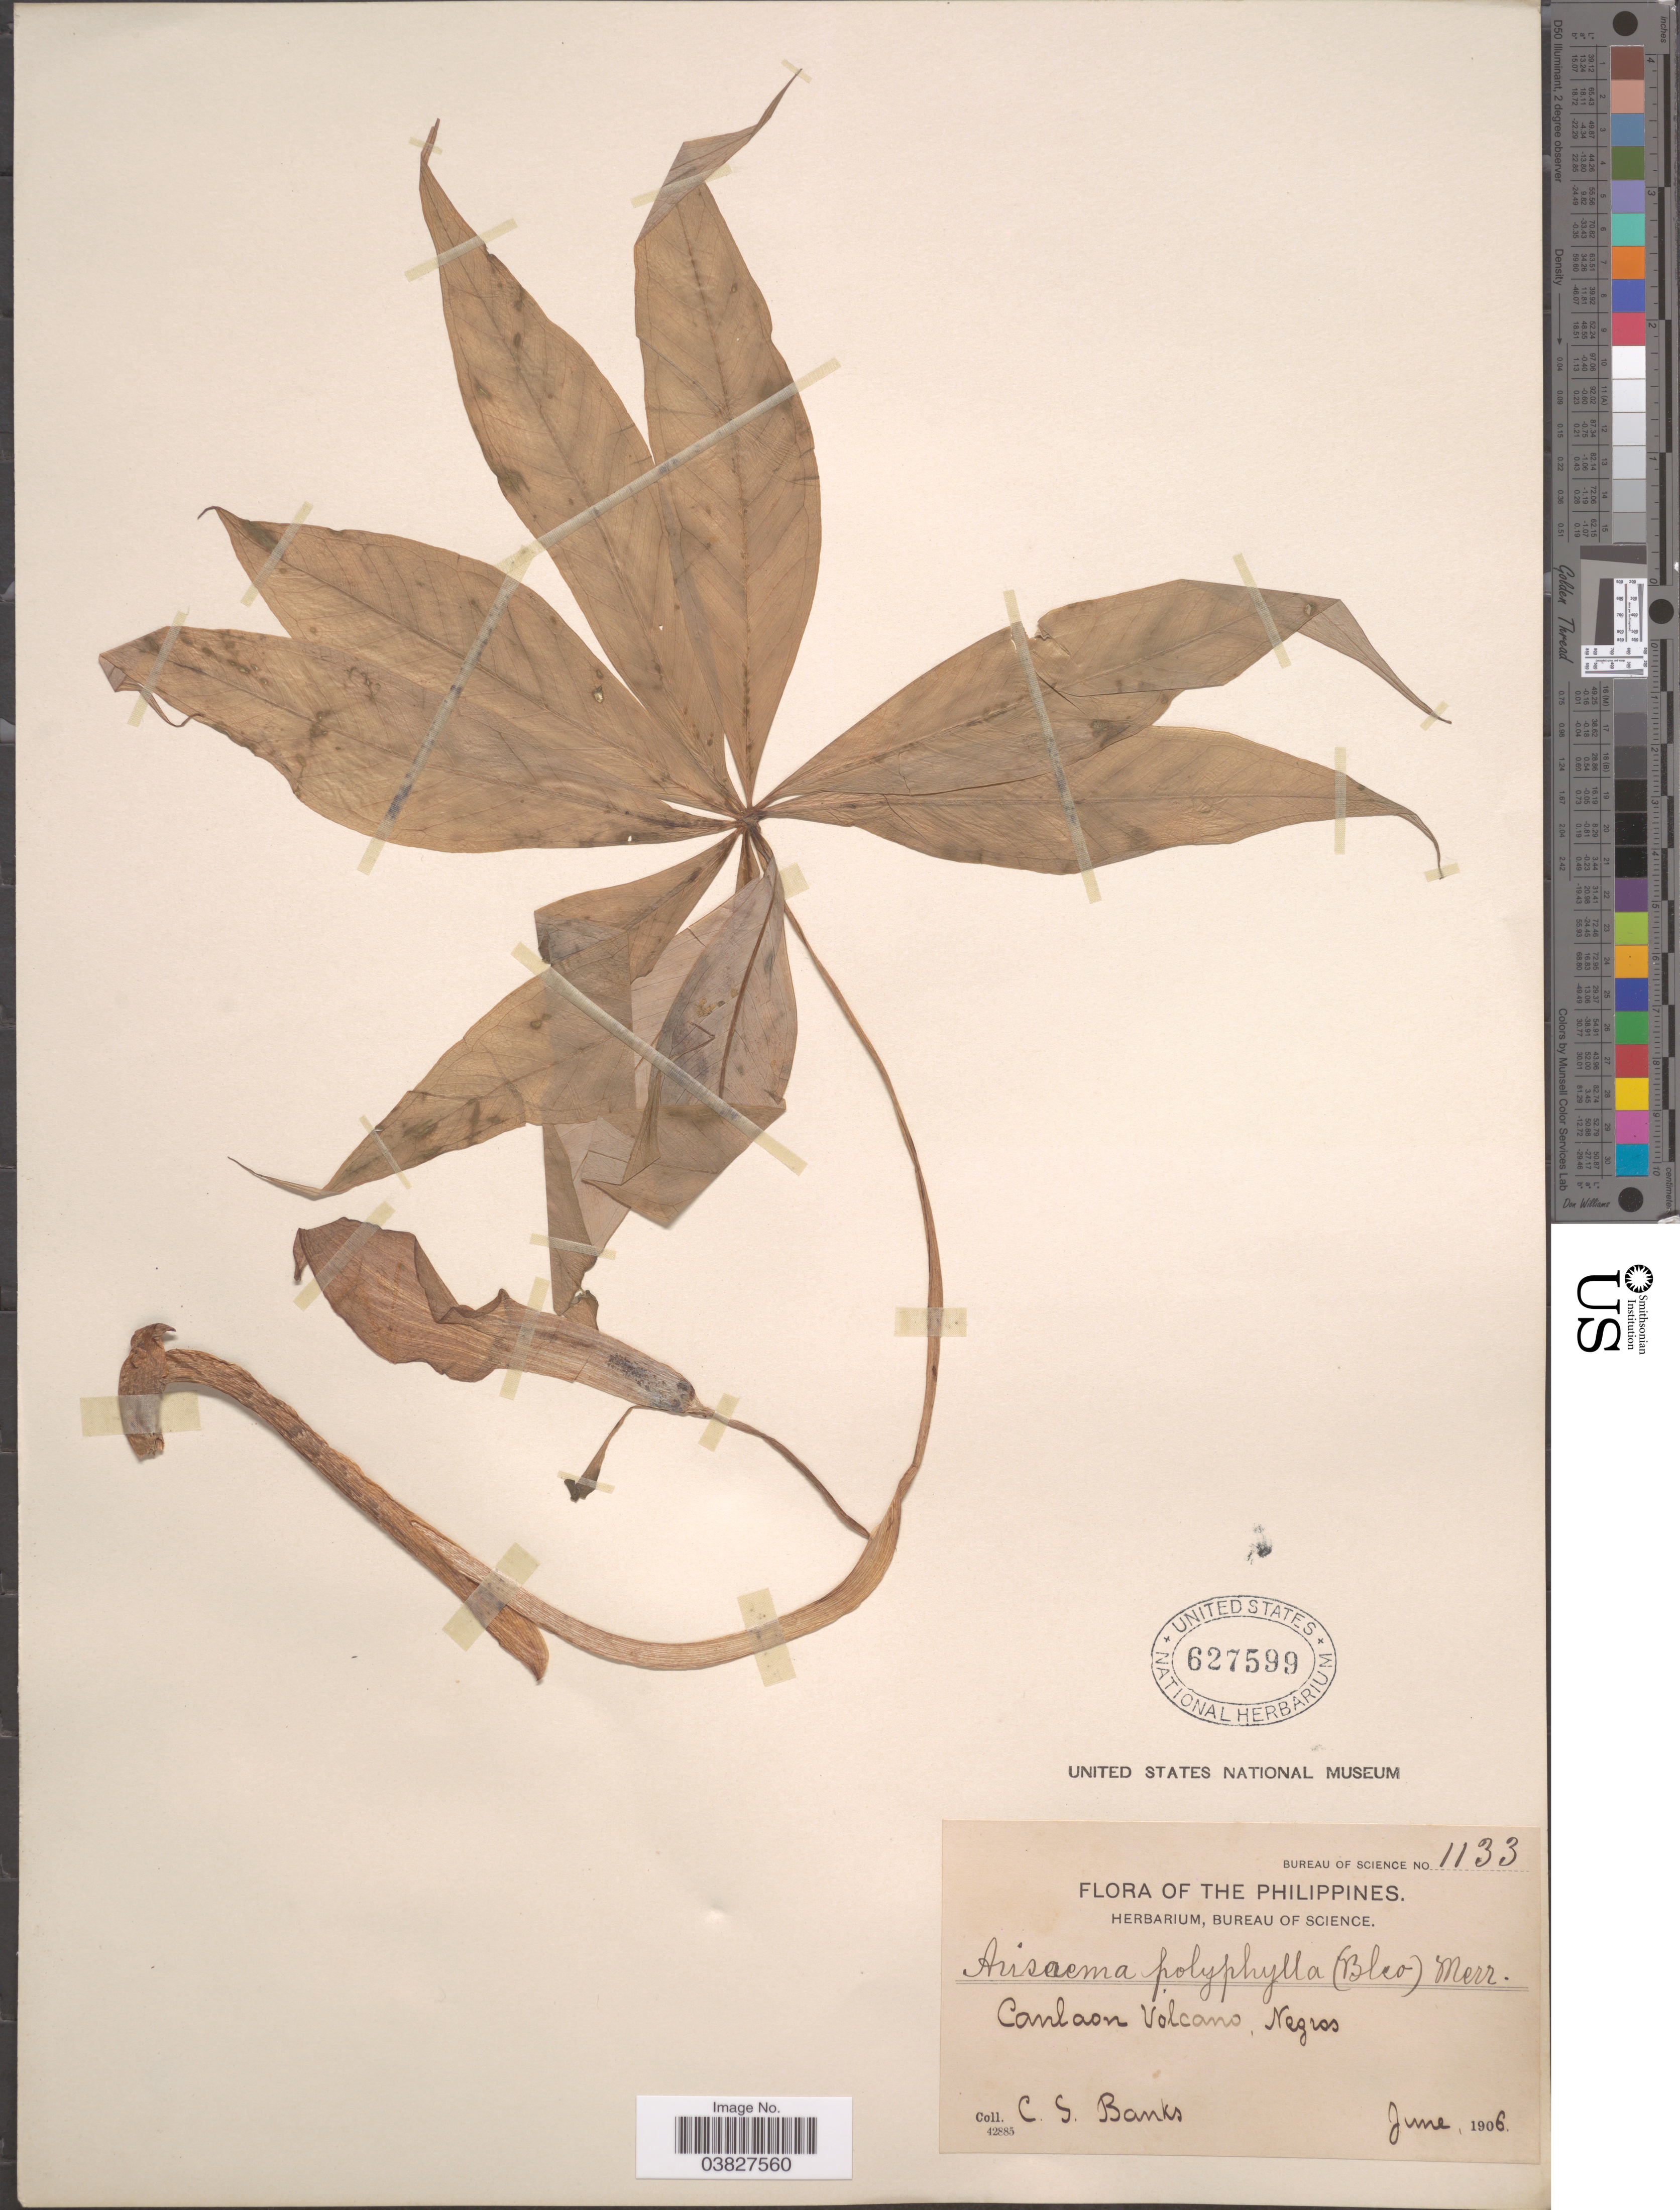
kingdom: Plantae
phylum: Tracheophyta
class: Liliopsida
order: Alismatales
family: Araceae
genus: Arisaema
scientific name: Arisaema polyphyllum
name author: (Blanco) Merr.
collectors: C. Banks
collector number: Bureau of Science 1133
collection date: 1906-06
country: Philippines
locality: Canlaon Volcano, Negros.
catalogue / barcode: US 627599